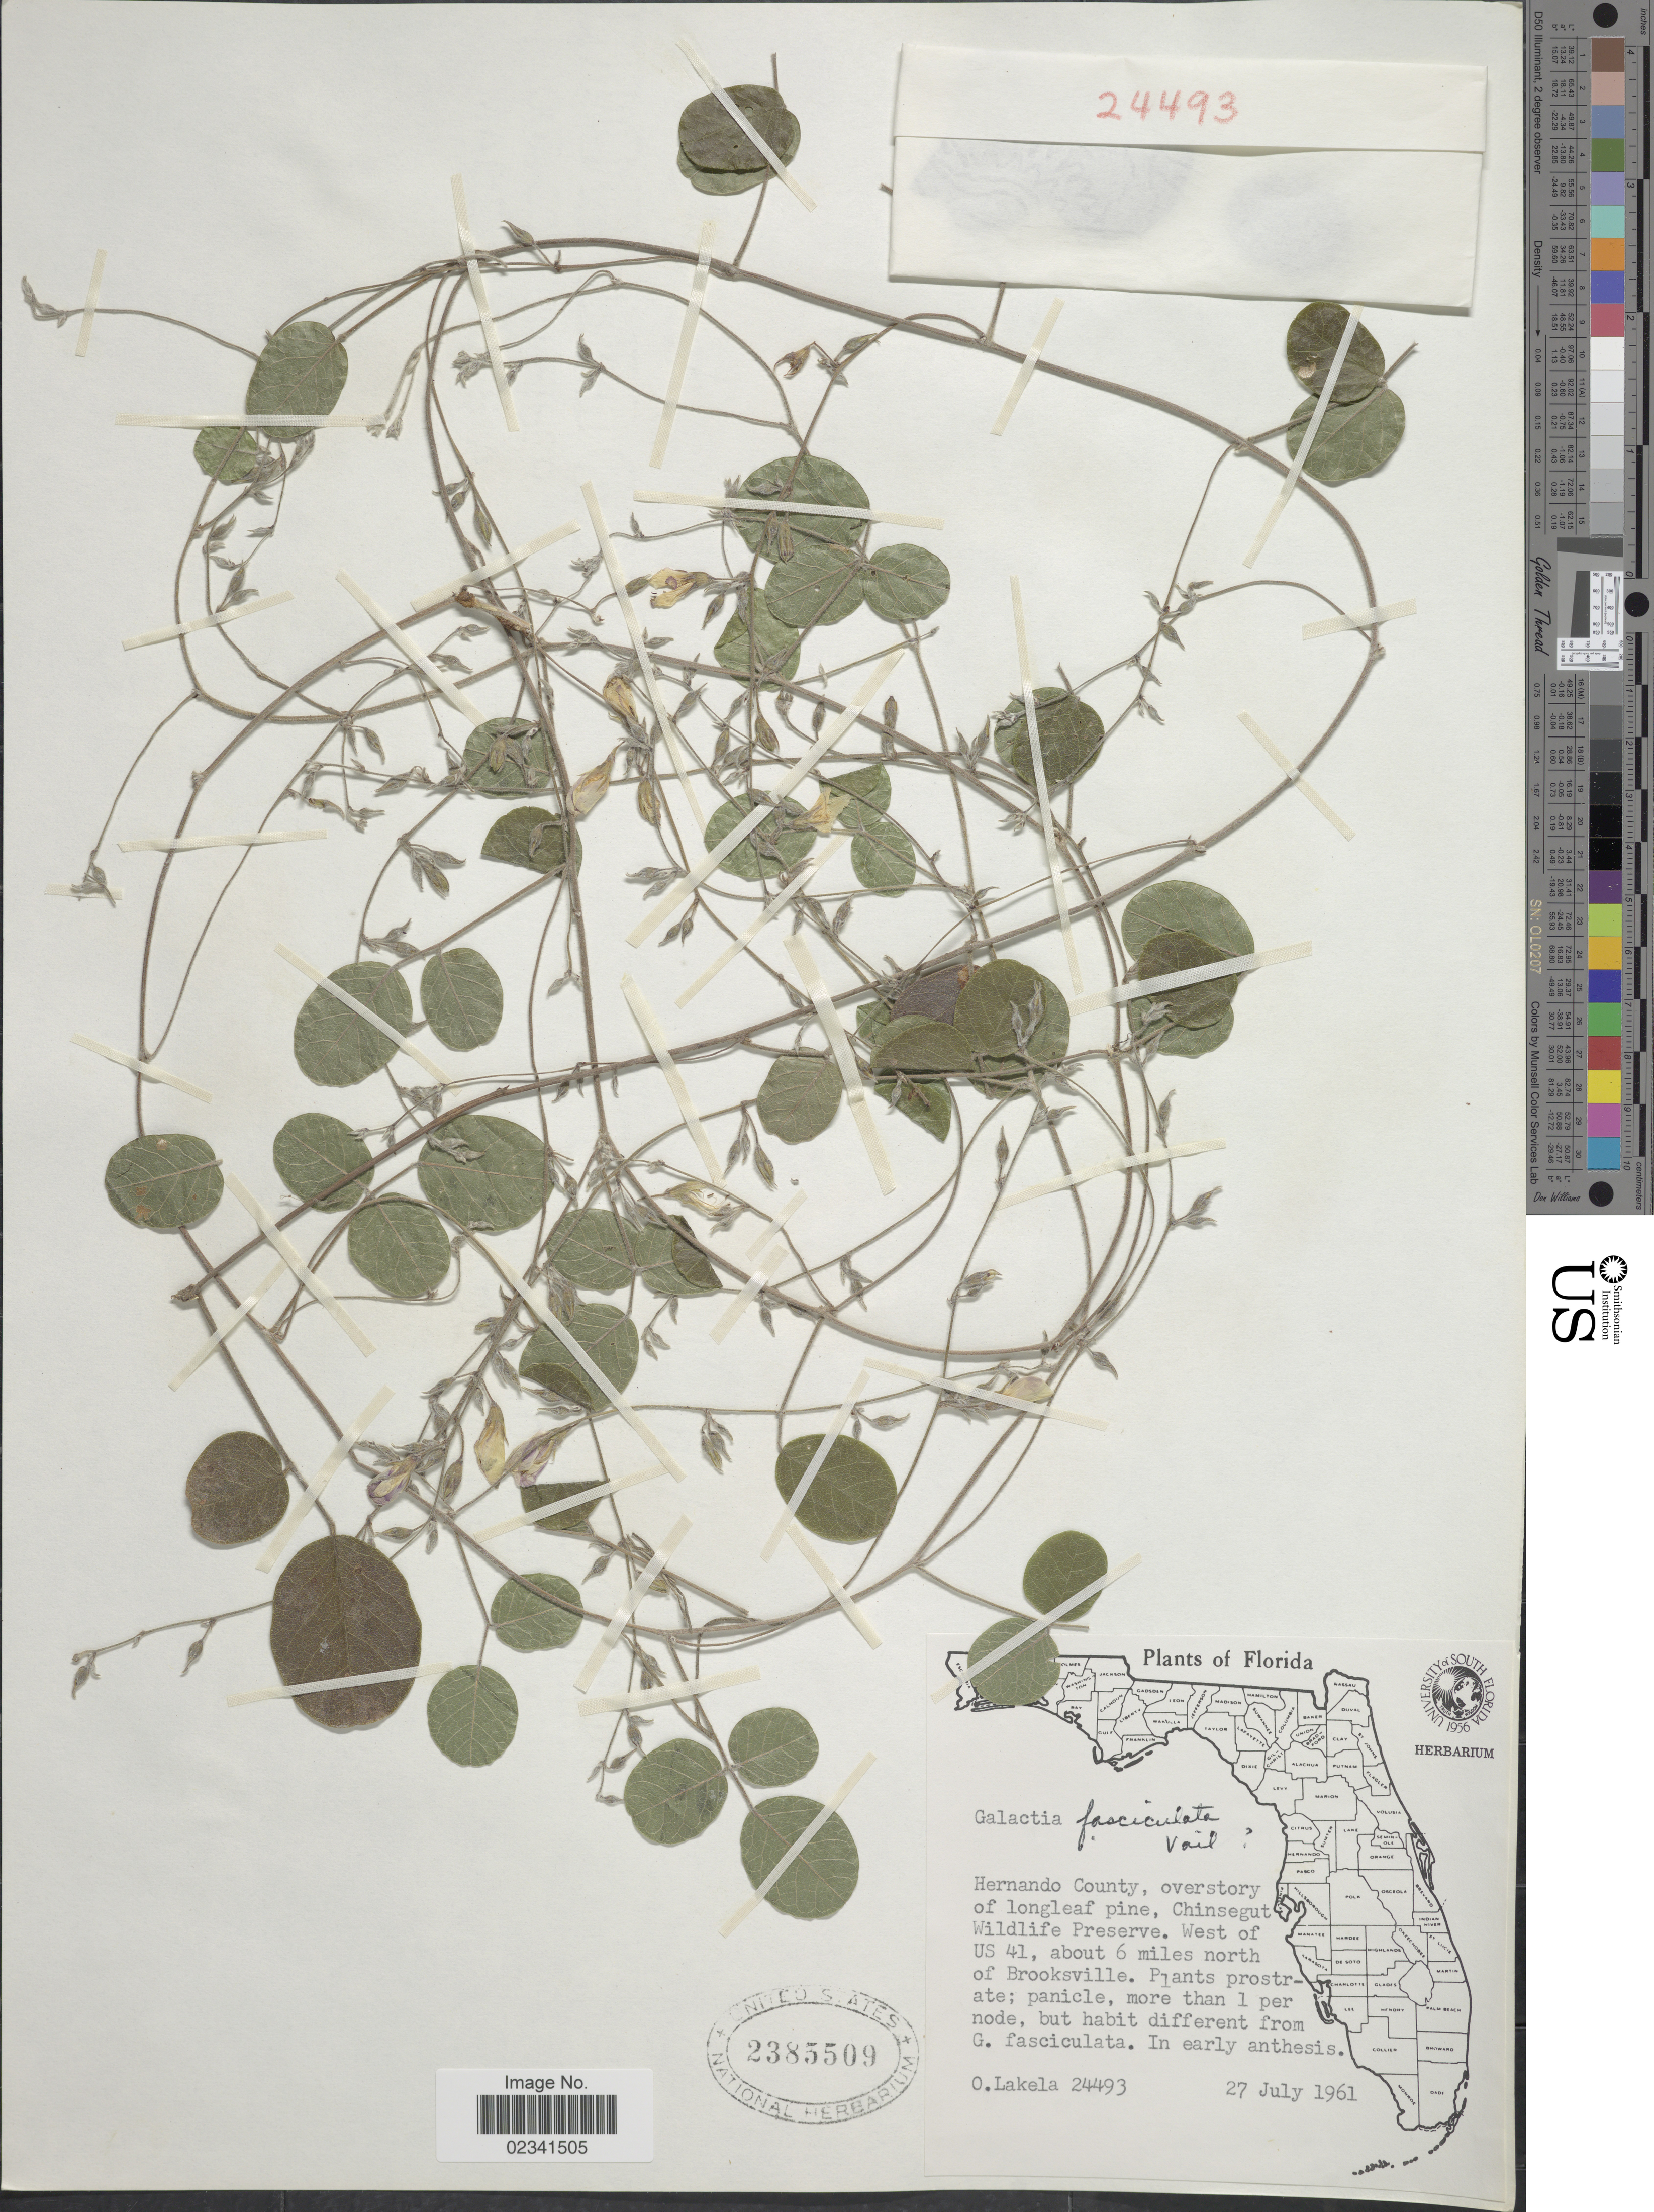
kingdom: Plantae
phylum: Tracheophyta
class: Magnoliopsida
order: Fabales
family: Fabaceae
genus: Galactia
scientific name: Galactia fasciculata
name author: Vail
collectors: O. Lakela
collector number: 24493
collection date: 1961-07-27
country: United States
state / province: Florida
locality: Hernando County, overstory of longleaf pine, Chinsegut Wildlife Preserve. West of US 41m about 6 miles north of Brooksville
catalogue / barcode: US 2385509